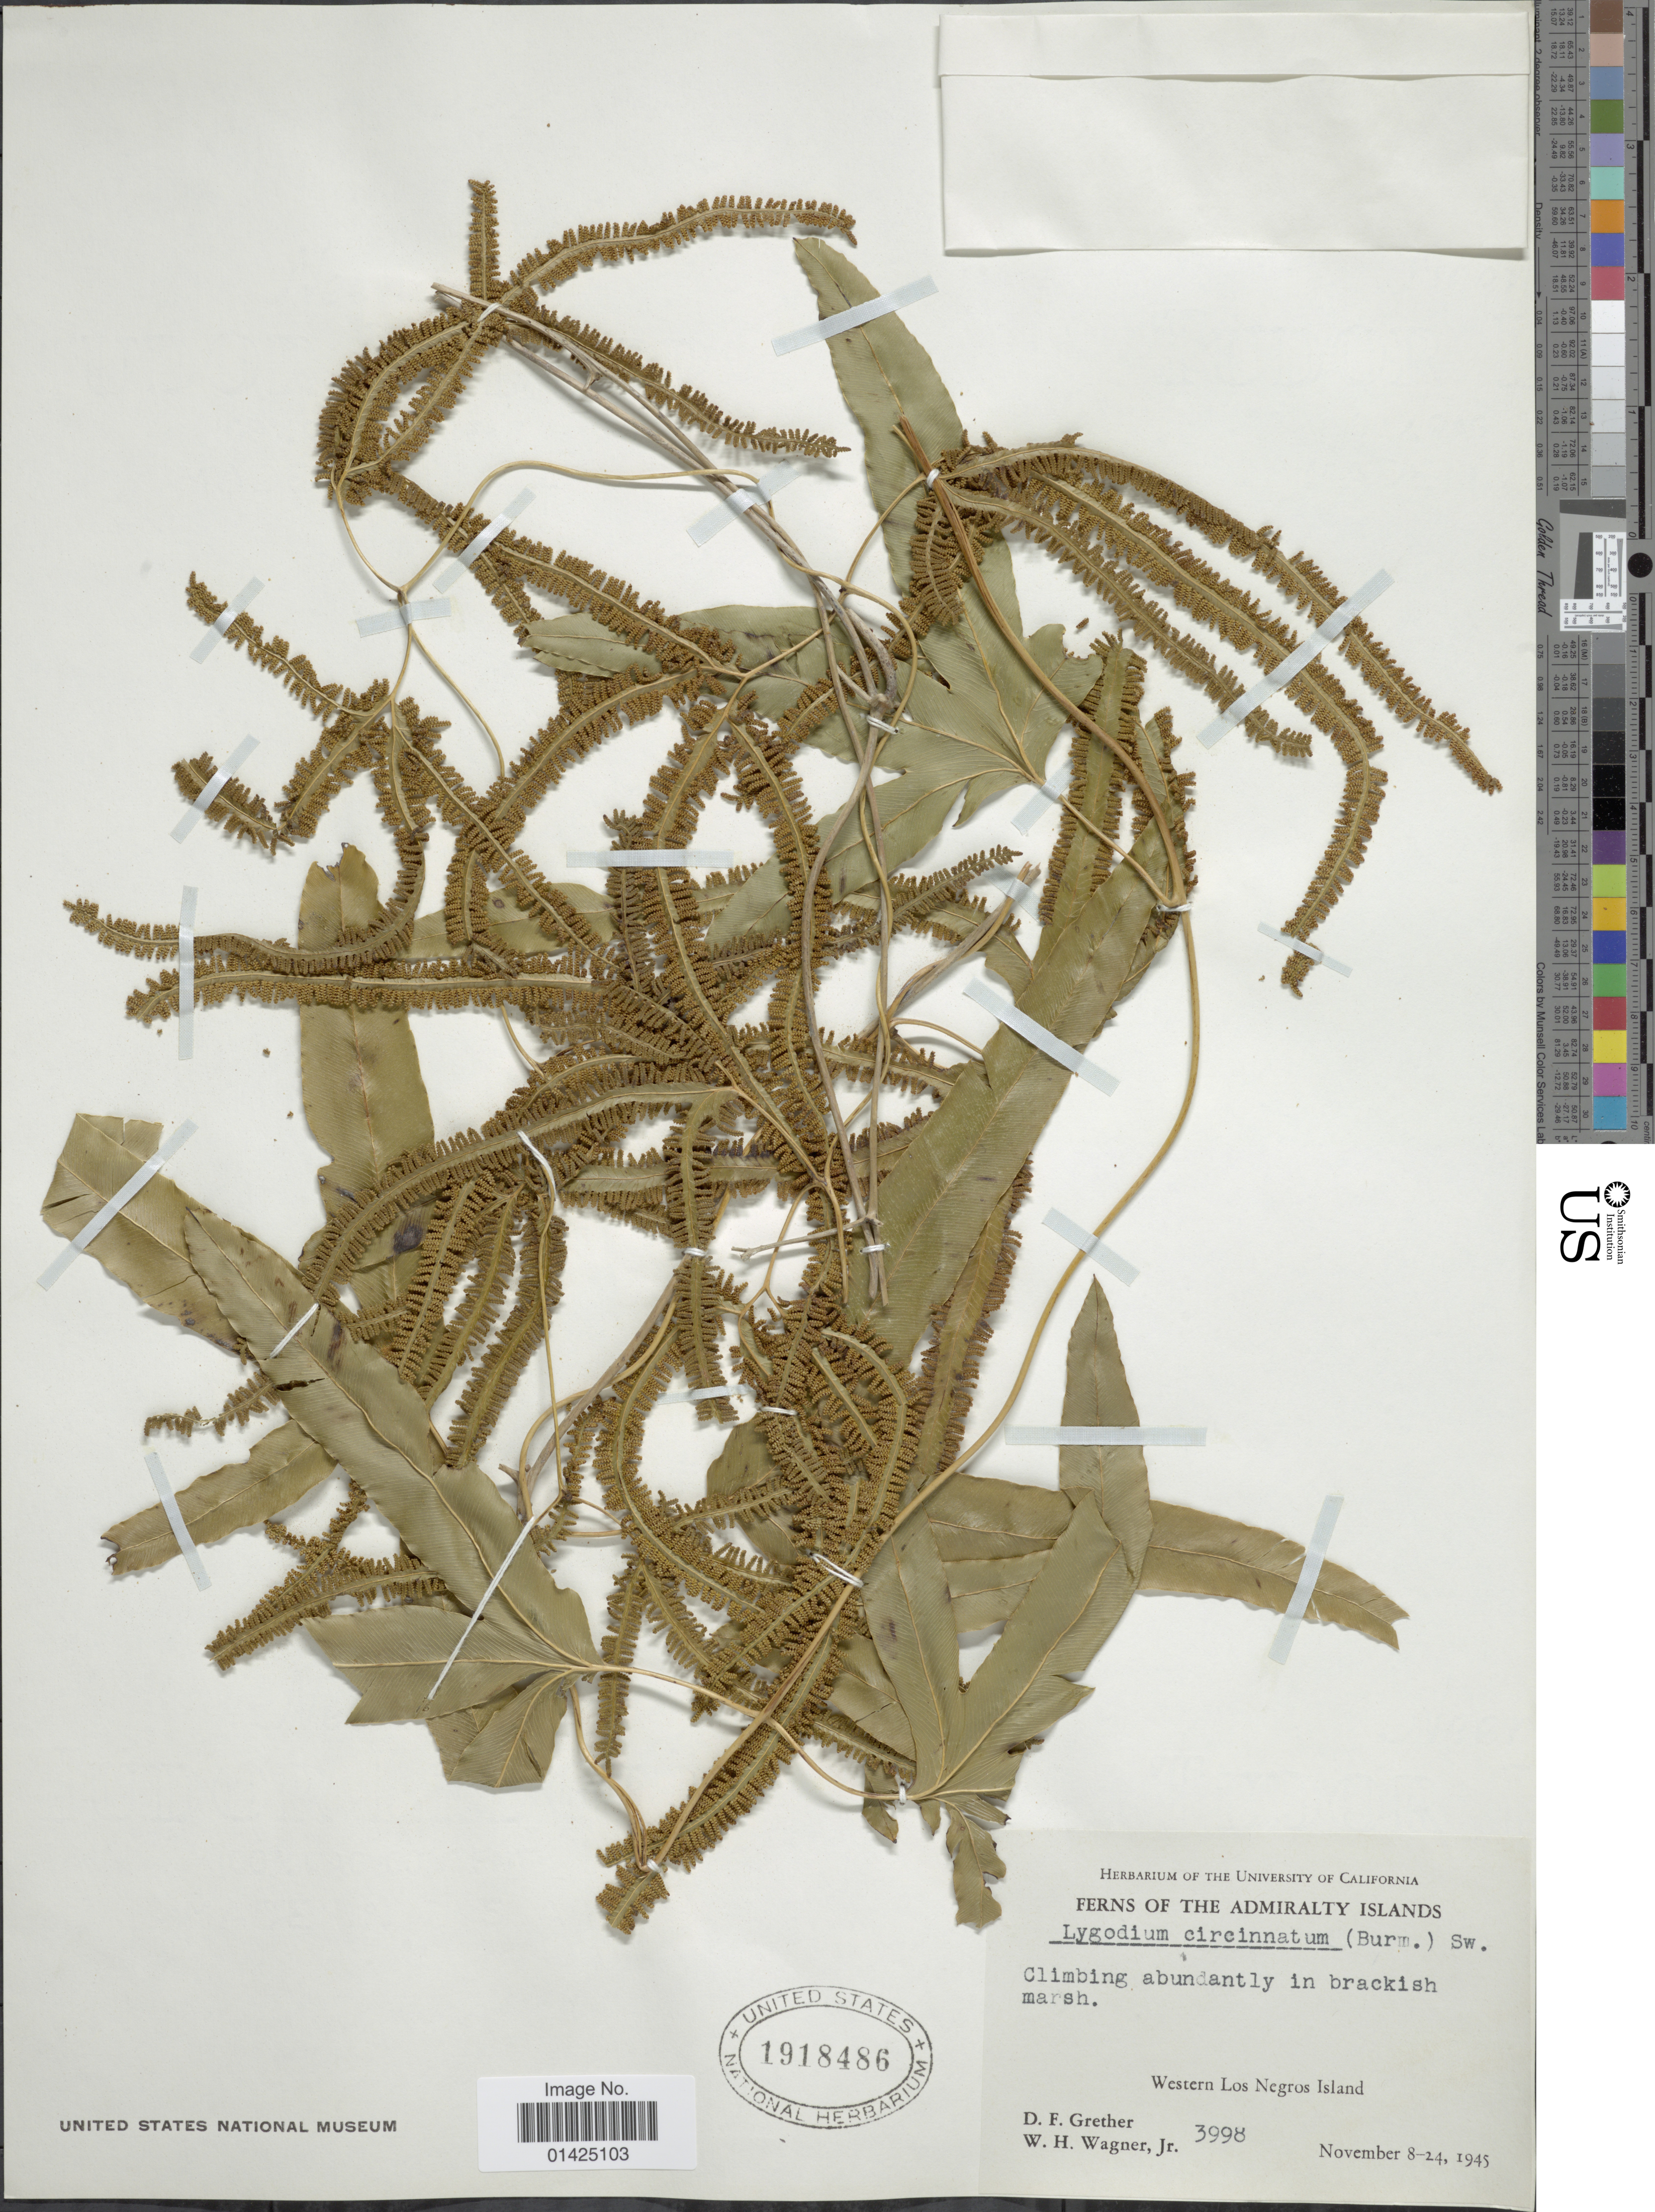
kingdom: Plantae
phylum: Tracheophyta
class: Polypodiopsida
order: Schizaeales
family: Lygodiaceae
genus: Lygodium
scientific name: Lygodium circinnatum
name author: (Burm. f.) Sw.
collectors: D. F. Grether & W. H. Wagner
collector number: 3998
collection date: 1945-11-08/1945-11-24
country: Papua New Guinea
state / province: Manus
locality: Western Los Negros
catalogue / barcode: US 1918486